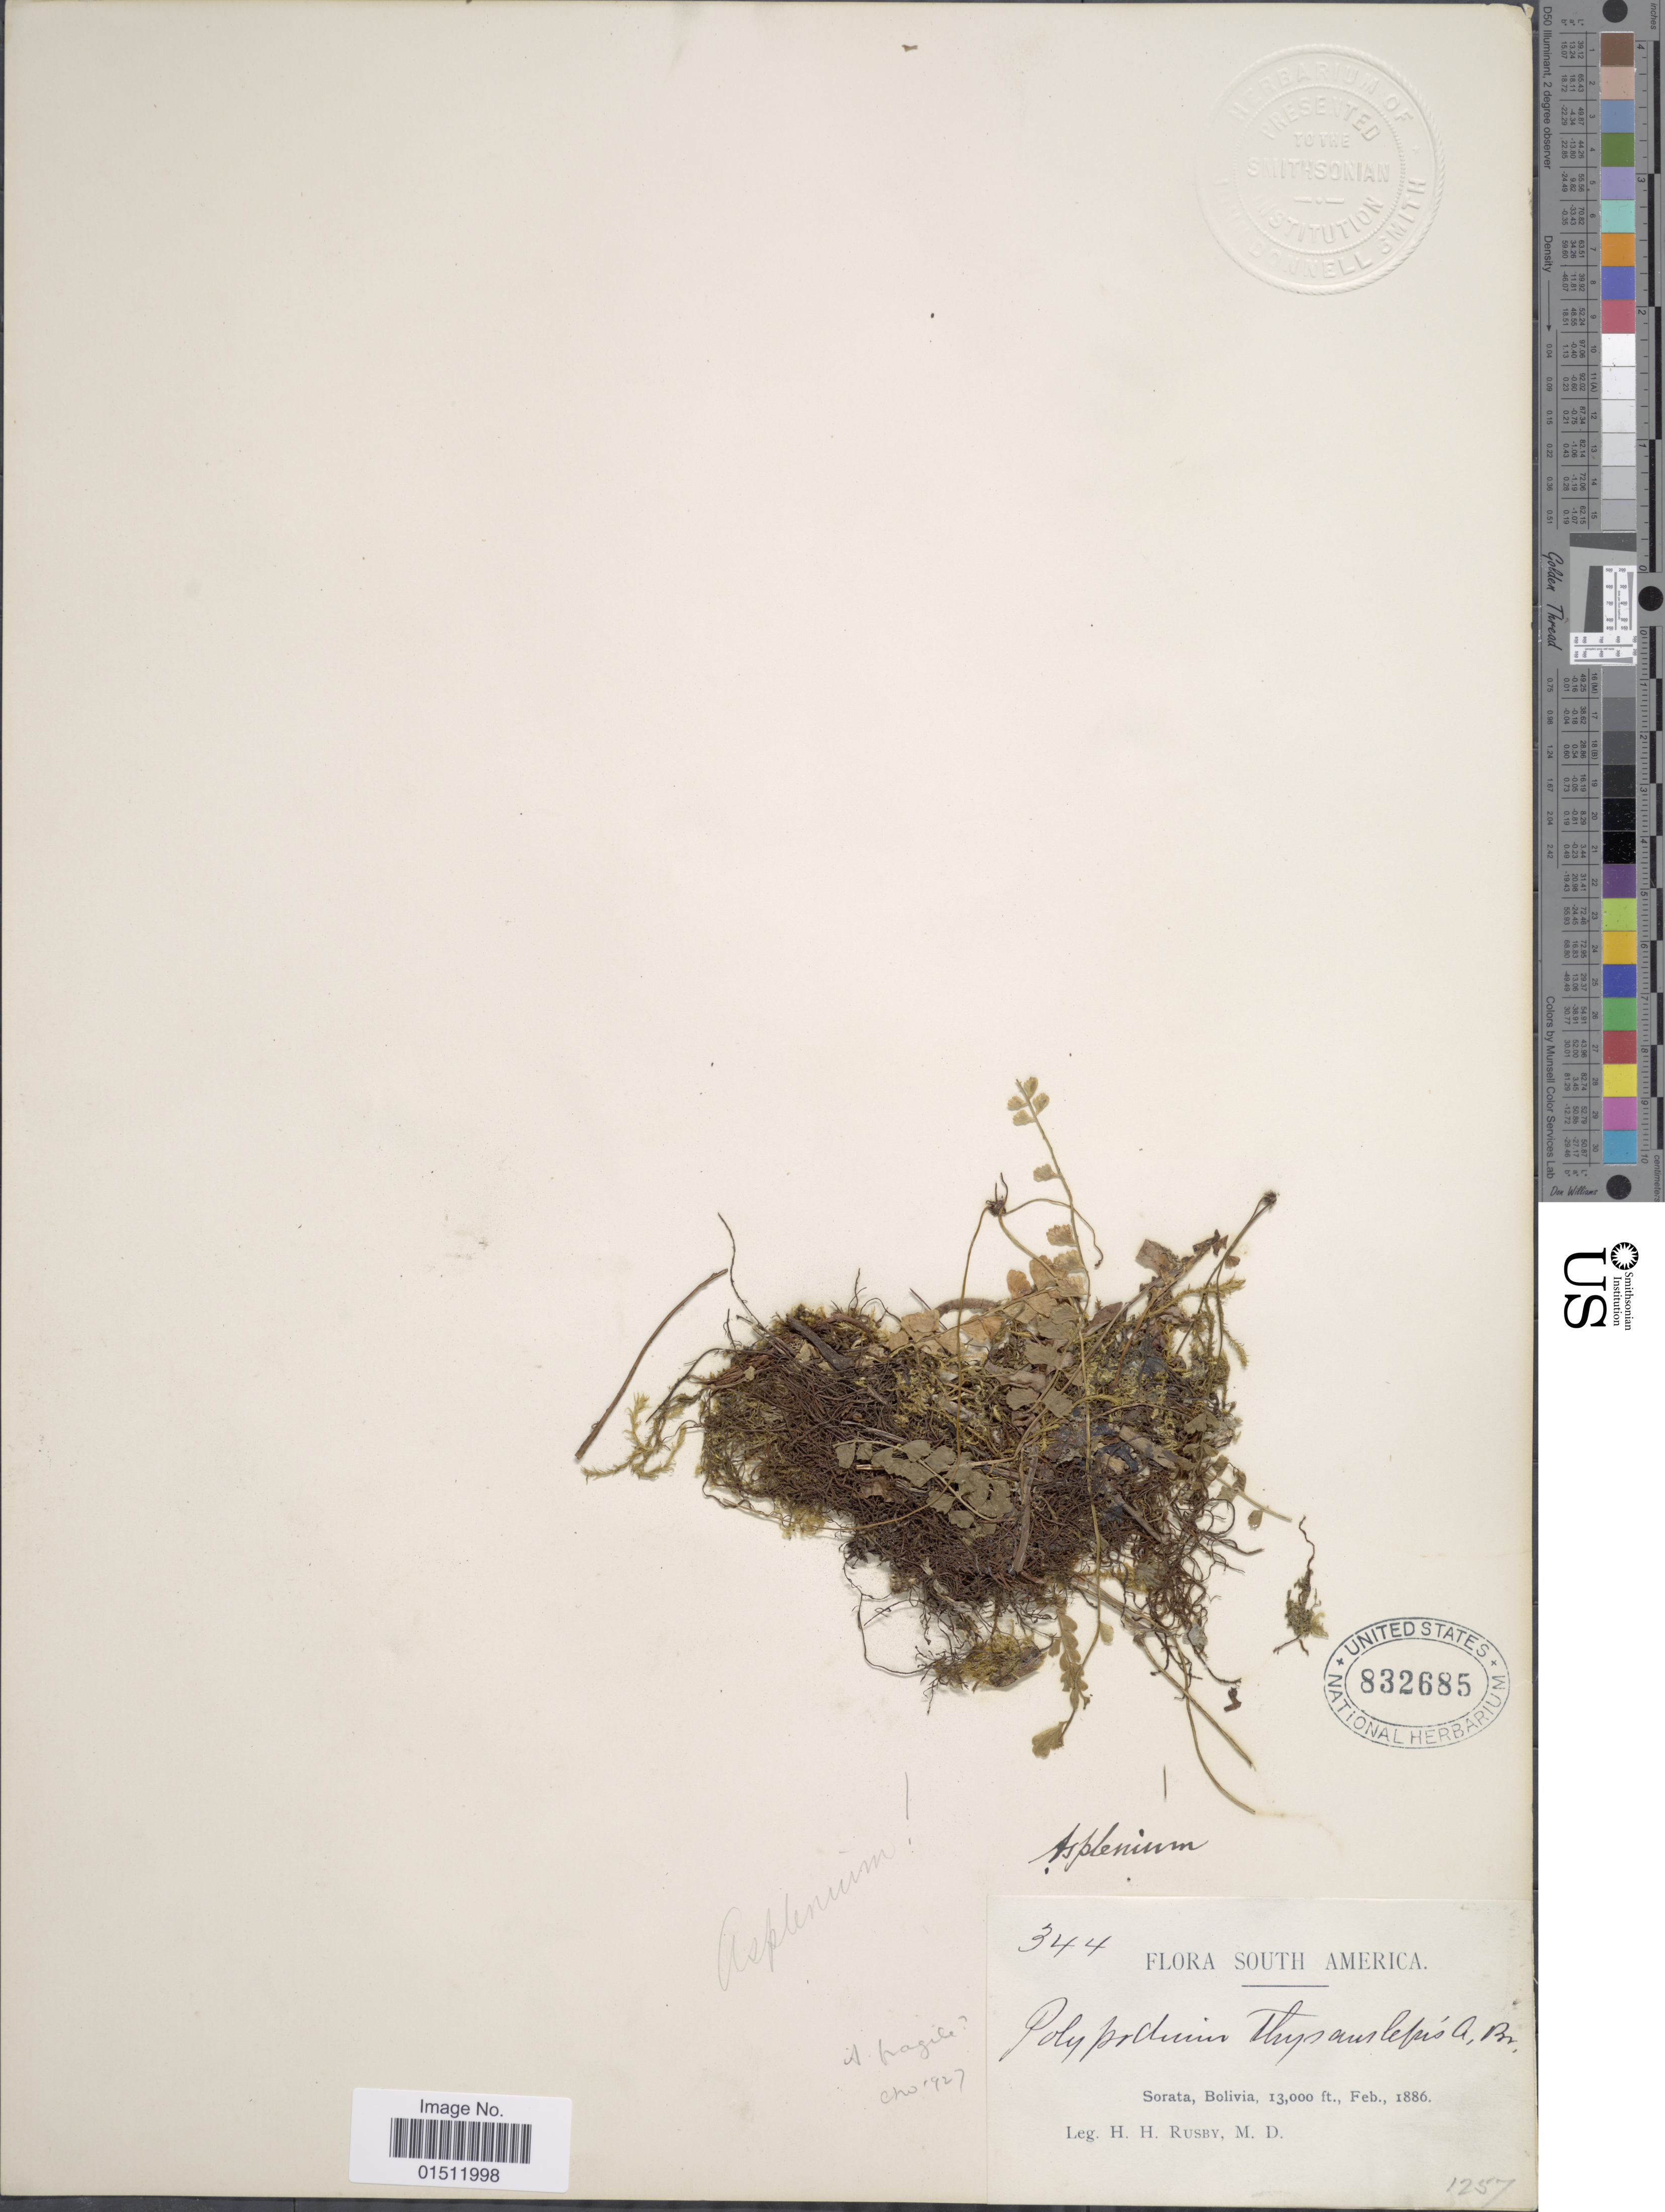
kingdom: Plantae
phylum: Tracheophyta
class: Polypodiopsida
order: Polypodiales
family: Aspleniaceae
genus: Asplenium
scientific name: Asplenium peruvianum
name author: Desv.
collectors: H. H. Rusby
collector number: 344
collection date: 1886-02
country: Bolivia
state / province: La Páz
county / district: Larecaja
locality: Sorata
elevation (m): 3962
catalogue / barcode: US 832685